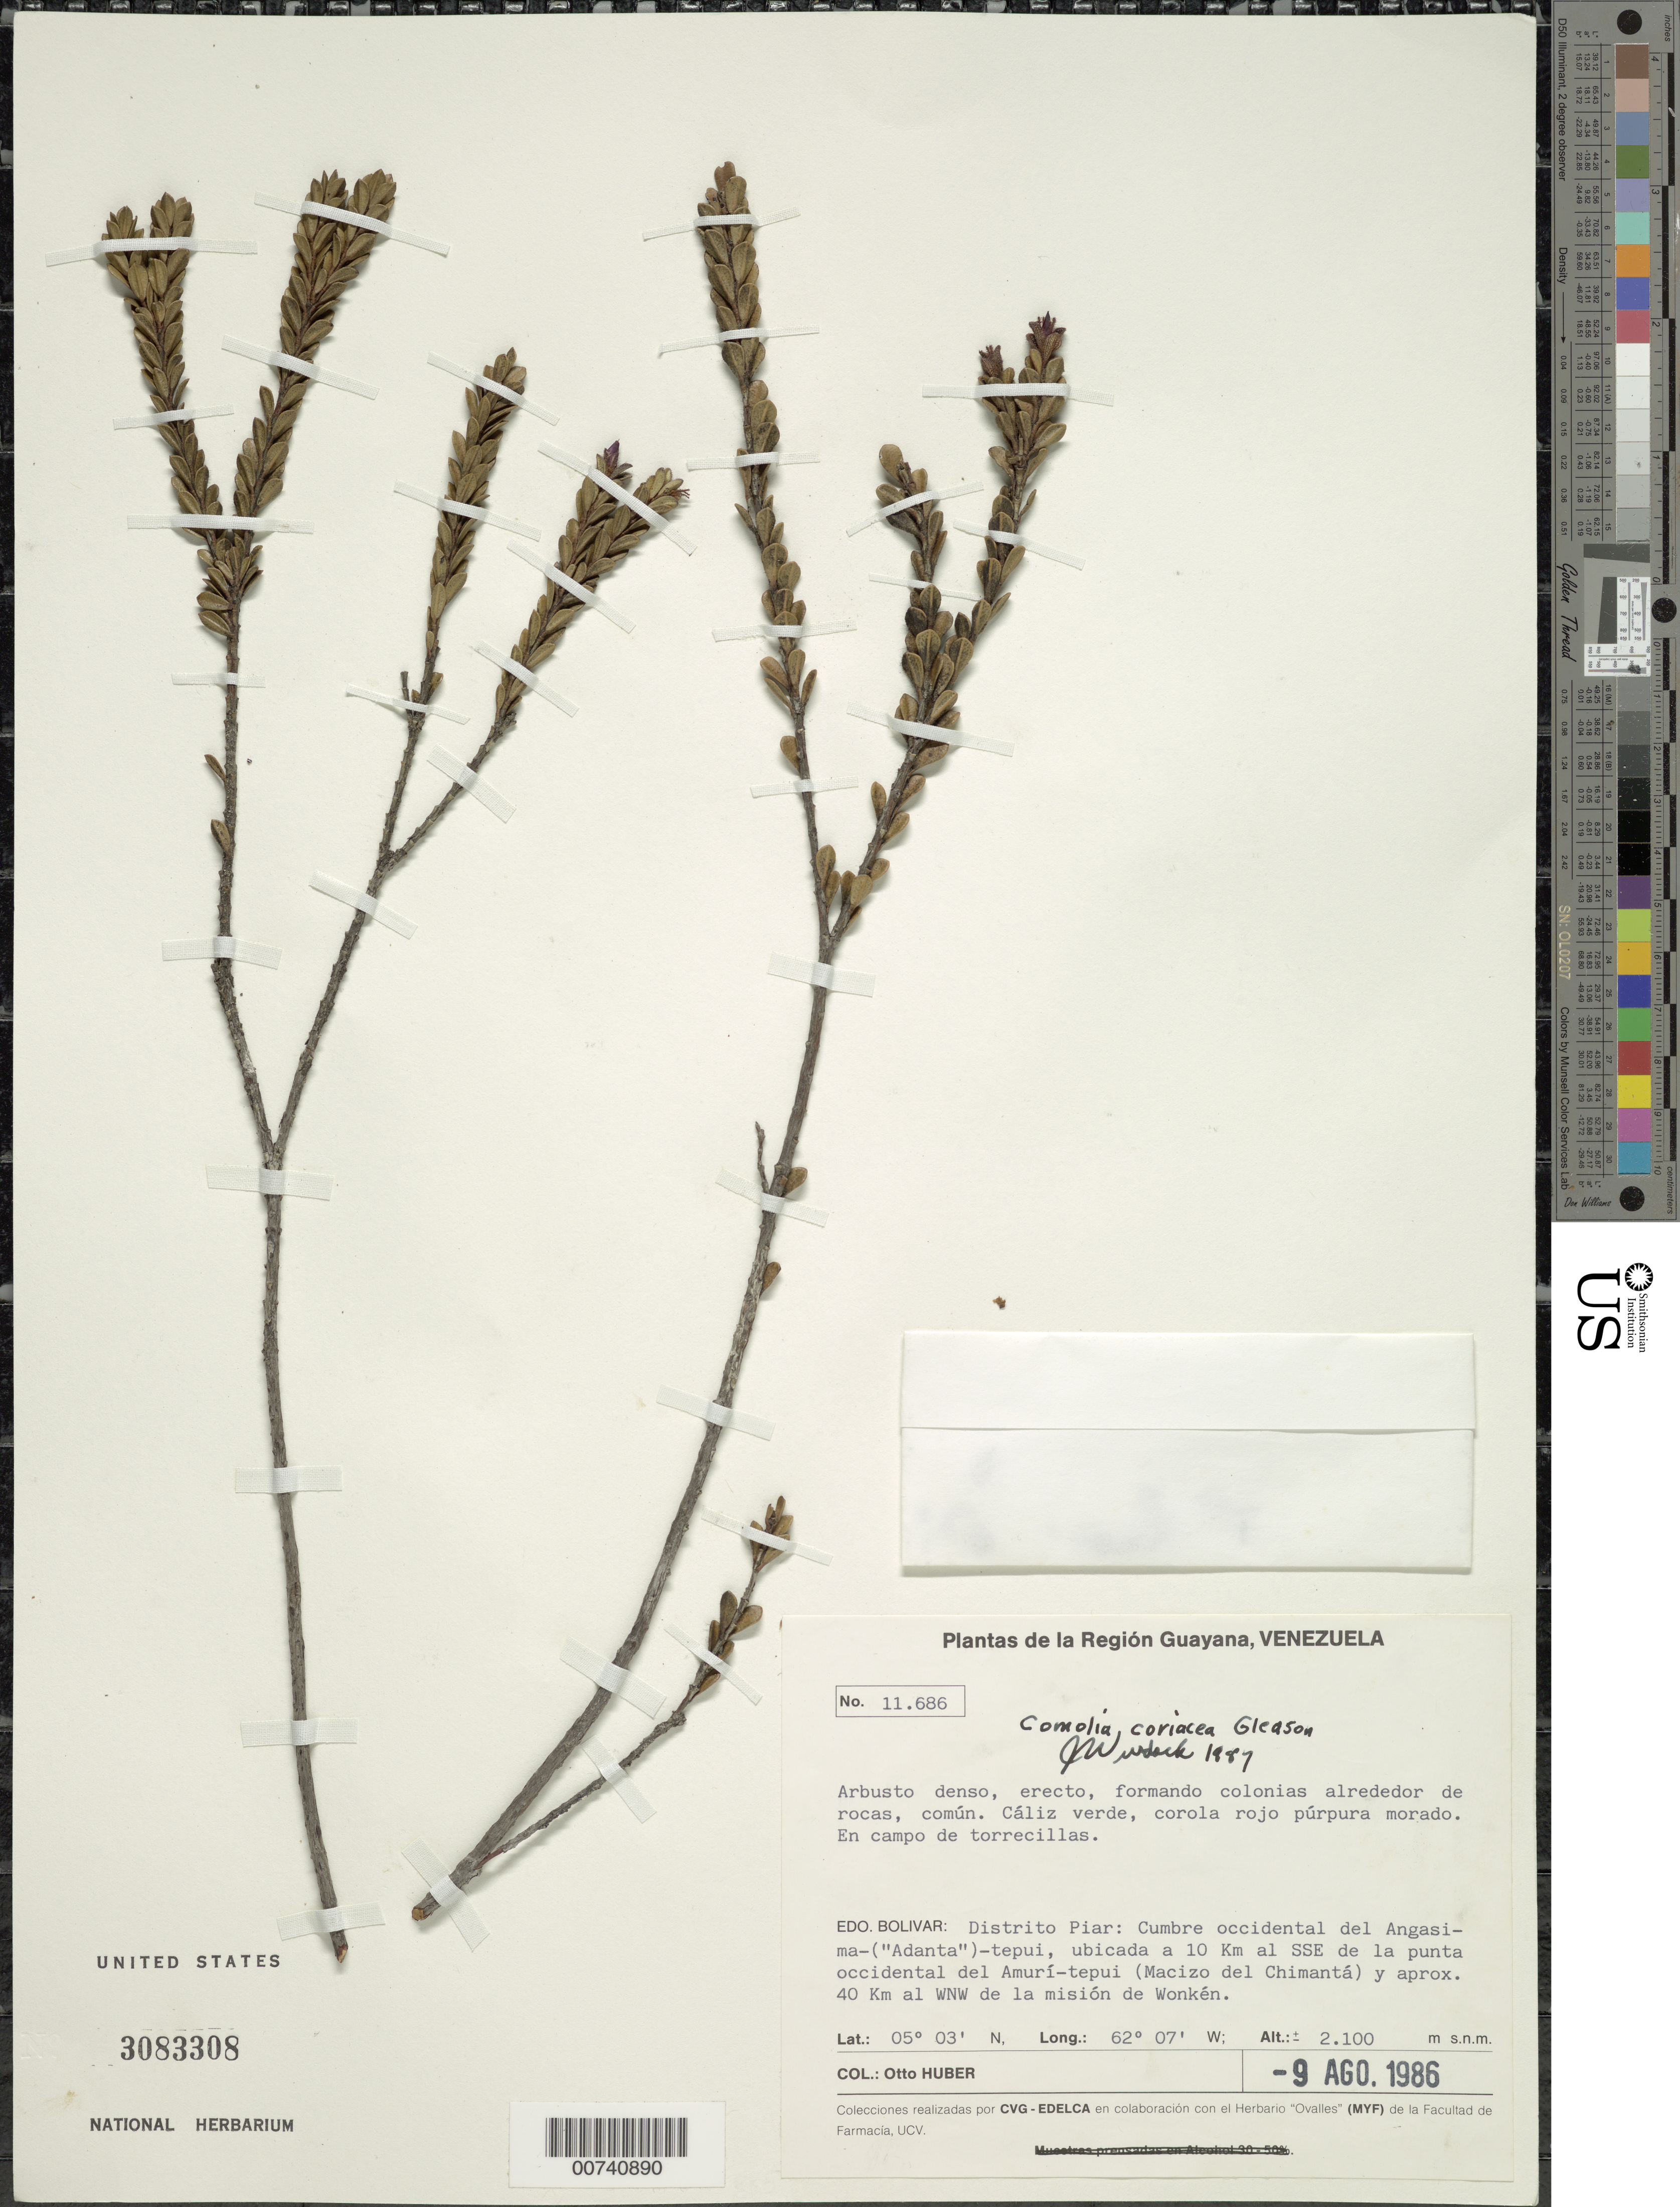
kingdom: Plantae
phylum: Tracheophyta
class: Magnoliopsida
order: Myrtales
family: Melastomataceae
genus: Comoliopsis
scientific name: Comoliopsis coriacea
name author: (Gleason) M.J. Rocha & P.J.F. Guim.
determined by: Nunes da Silva, Diego, (RB), Jardim Botanico do Rio de Janeiro - Herbario (BRAZIL)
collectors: O. Huber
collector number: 11686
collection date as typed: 9-Aug-86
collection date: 1986-08-09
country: Venezuela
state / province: Bolívar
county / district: Piar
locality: Angasima("Adanta")-tepuí, 10 km SSE del Amurí-tepuí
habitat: Summit, among rocks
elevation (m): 2100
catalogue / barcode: US 3083308